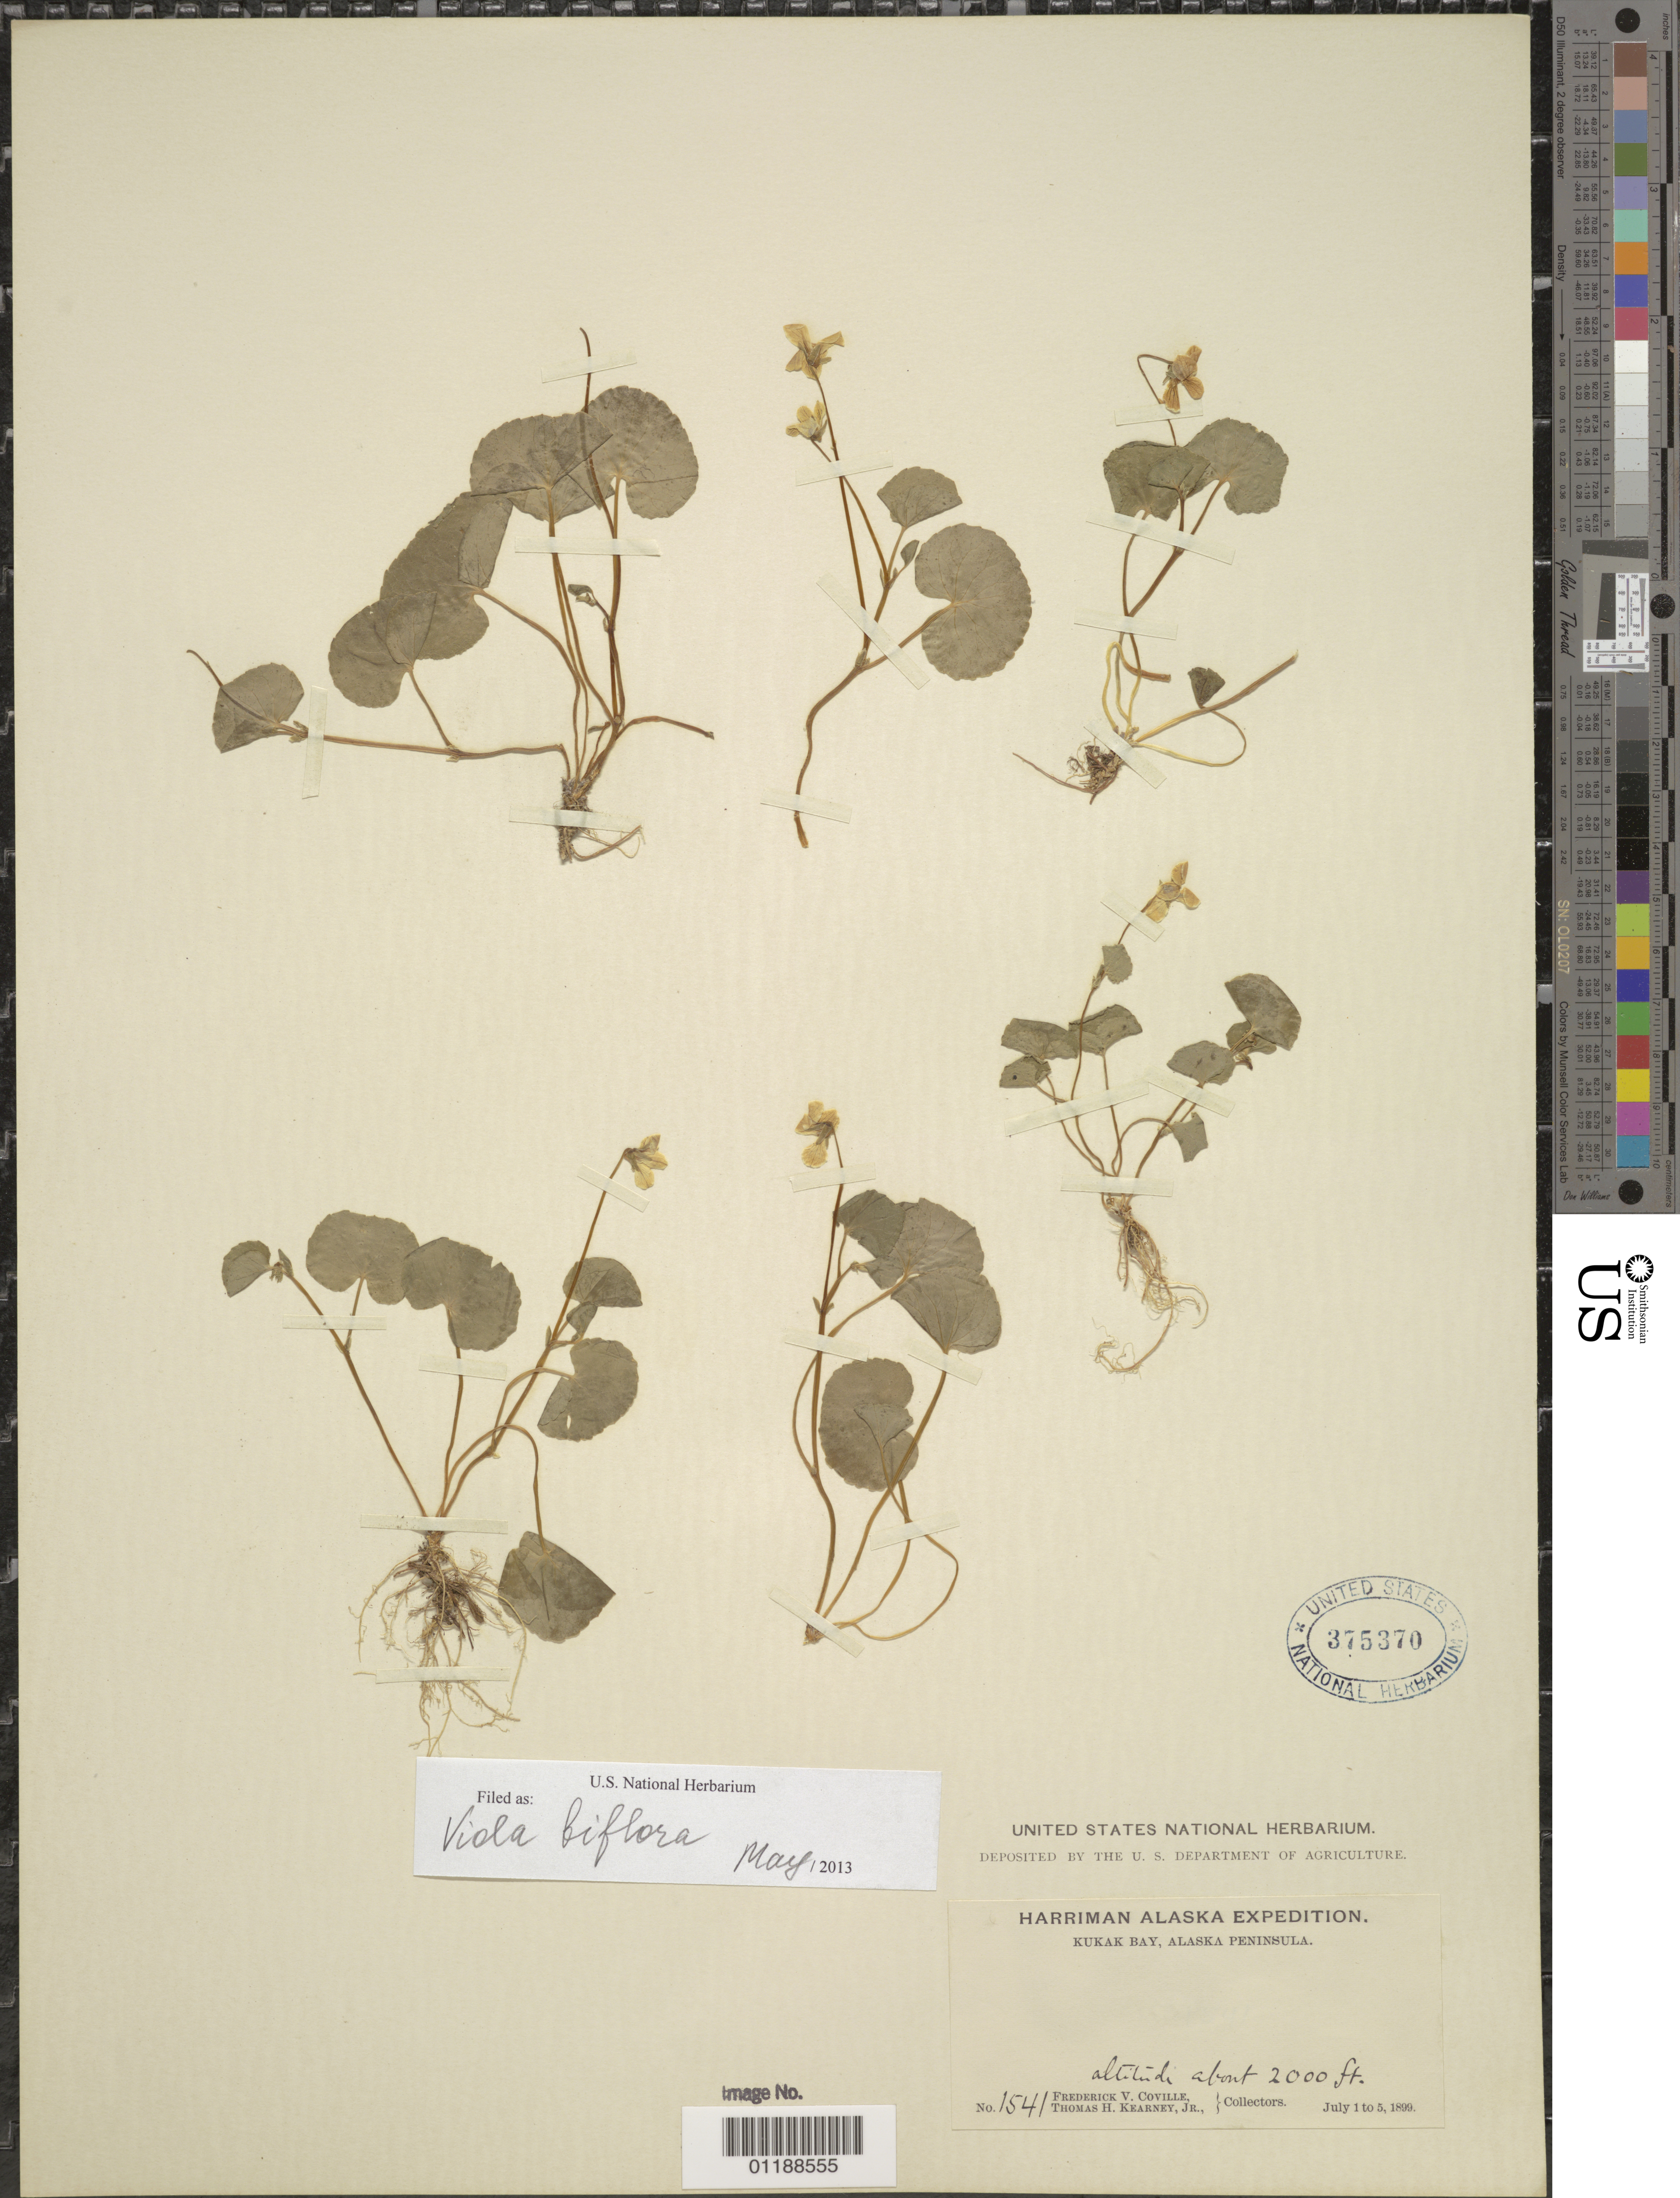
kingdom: Plantae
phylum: Tracheophyta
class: Magnoliopsida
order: Malpighiales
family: Violaceae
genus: Viola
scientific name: Viola biflora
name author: L.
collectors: F. V. Coville & T. H. Kearney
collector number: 1541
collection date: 1899-07-01/1899-07-05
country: United States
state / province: Alaska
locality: Kukak Bay, Alaska Peninsula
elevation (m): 610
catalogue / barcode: US 375370